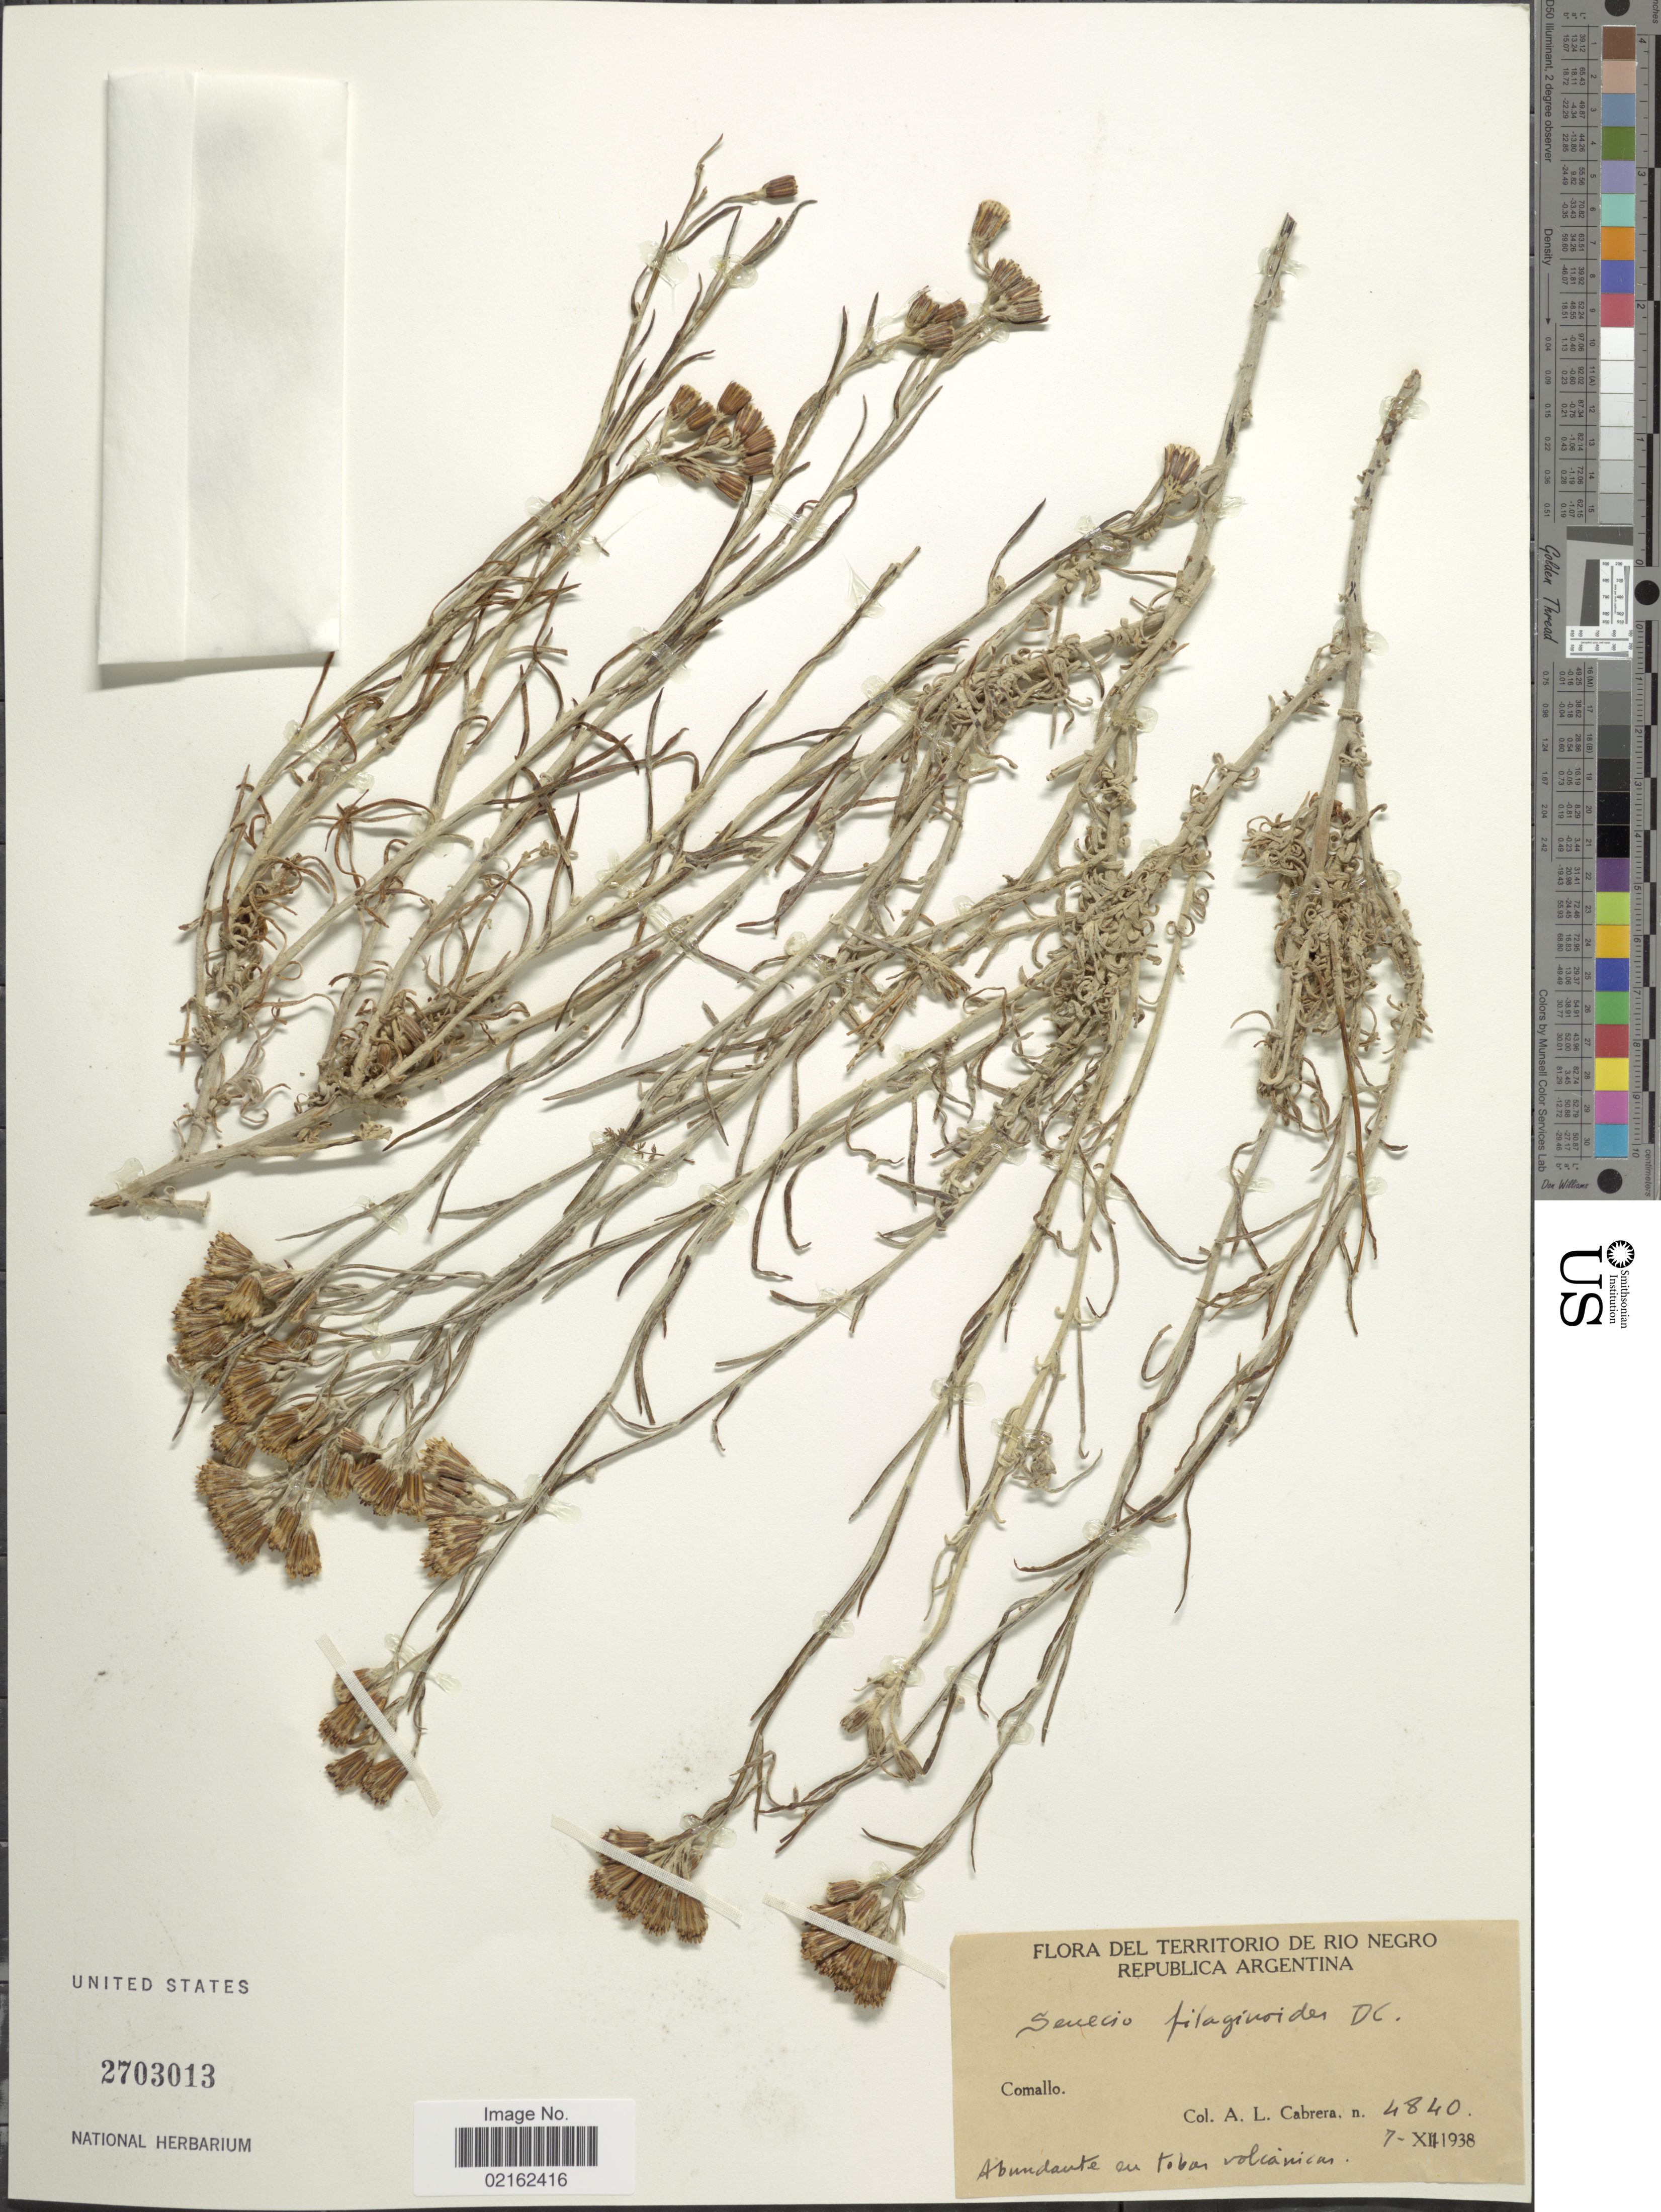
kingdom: Plantae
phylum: Tracheophyta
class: Magnoliopsida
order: Asterales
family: Asteraceae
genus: Senecio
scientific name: Senecio filaginoides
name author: DC.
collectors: A. L. Cabrera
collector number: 4840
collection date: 1938-12-07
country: Argentina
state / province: Rio Negro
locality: Republica Argentina, Comallo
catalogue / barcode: US 2703013